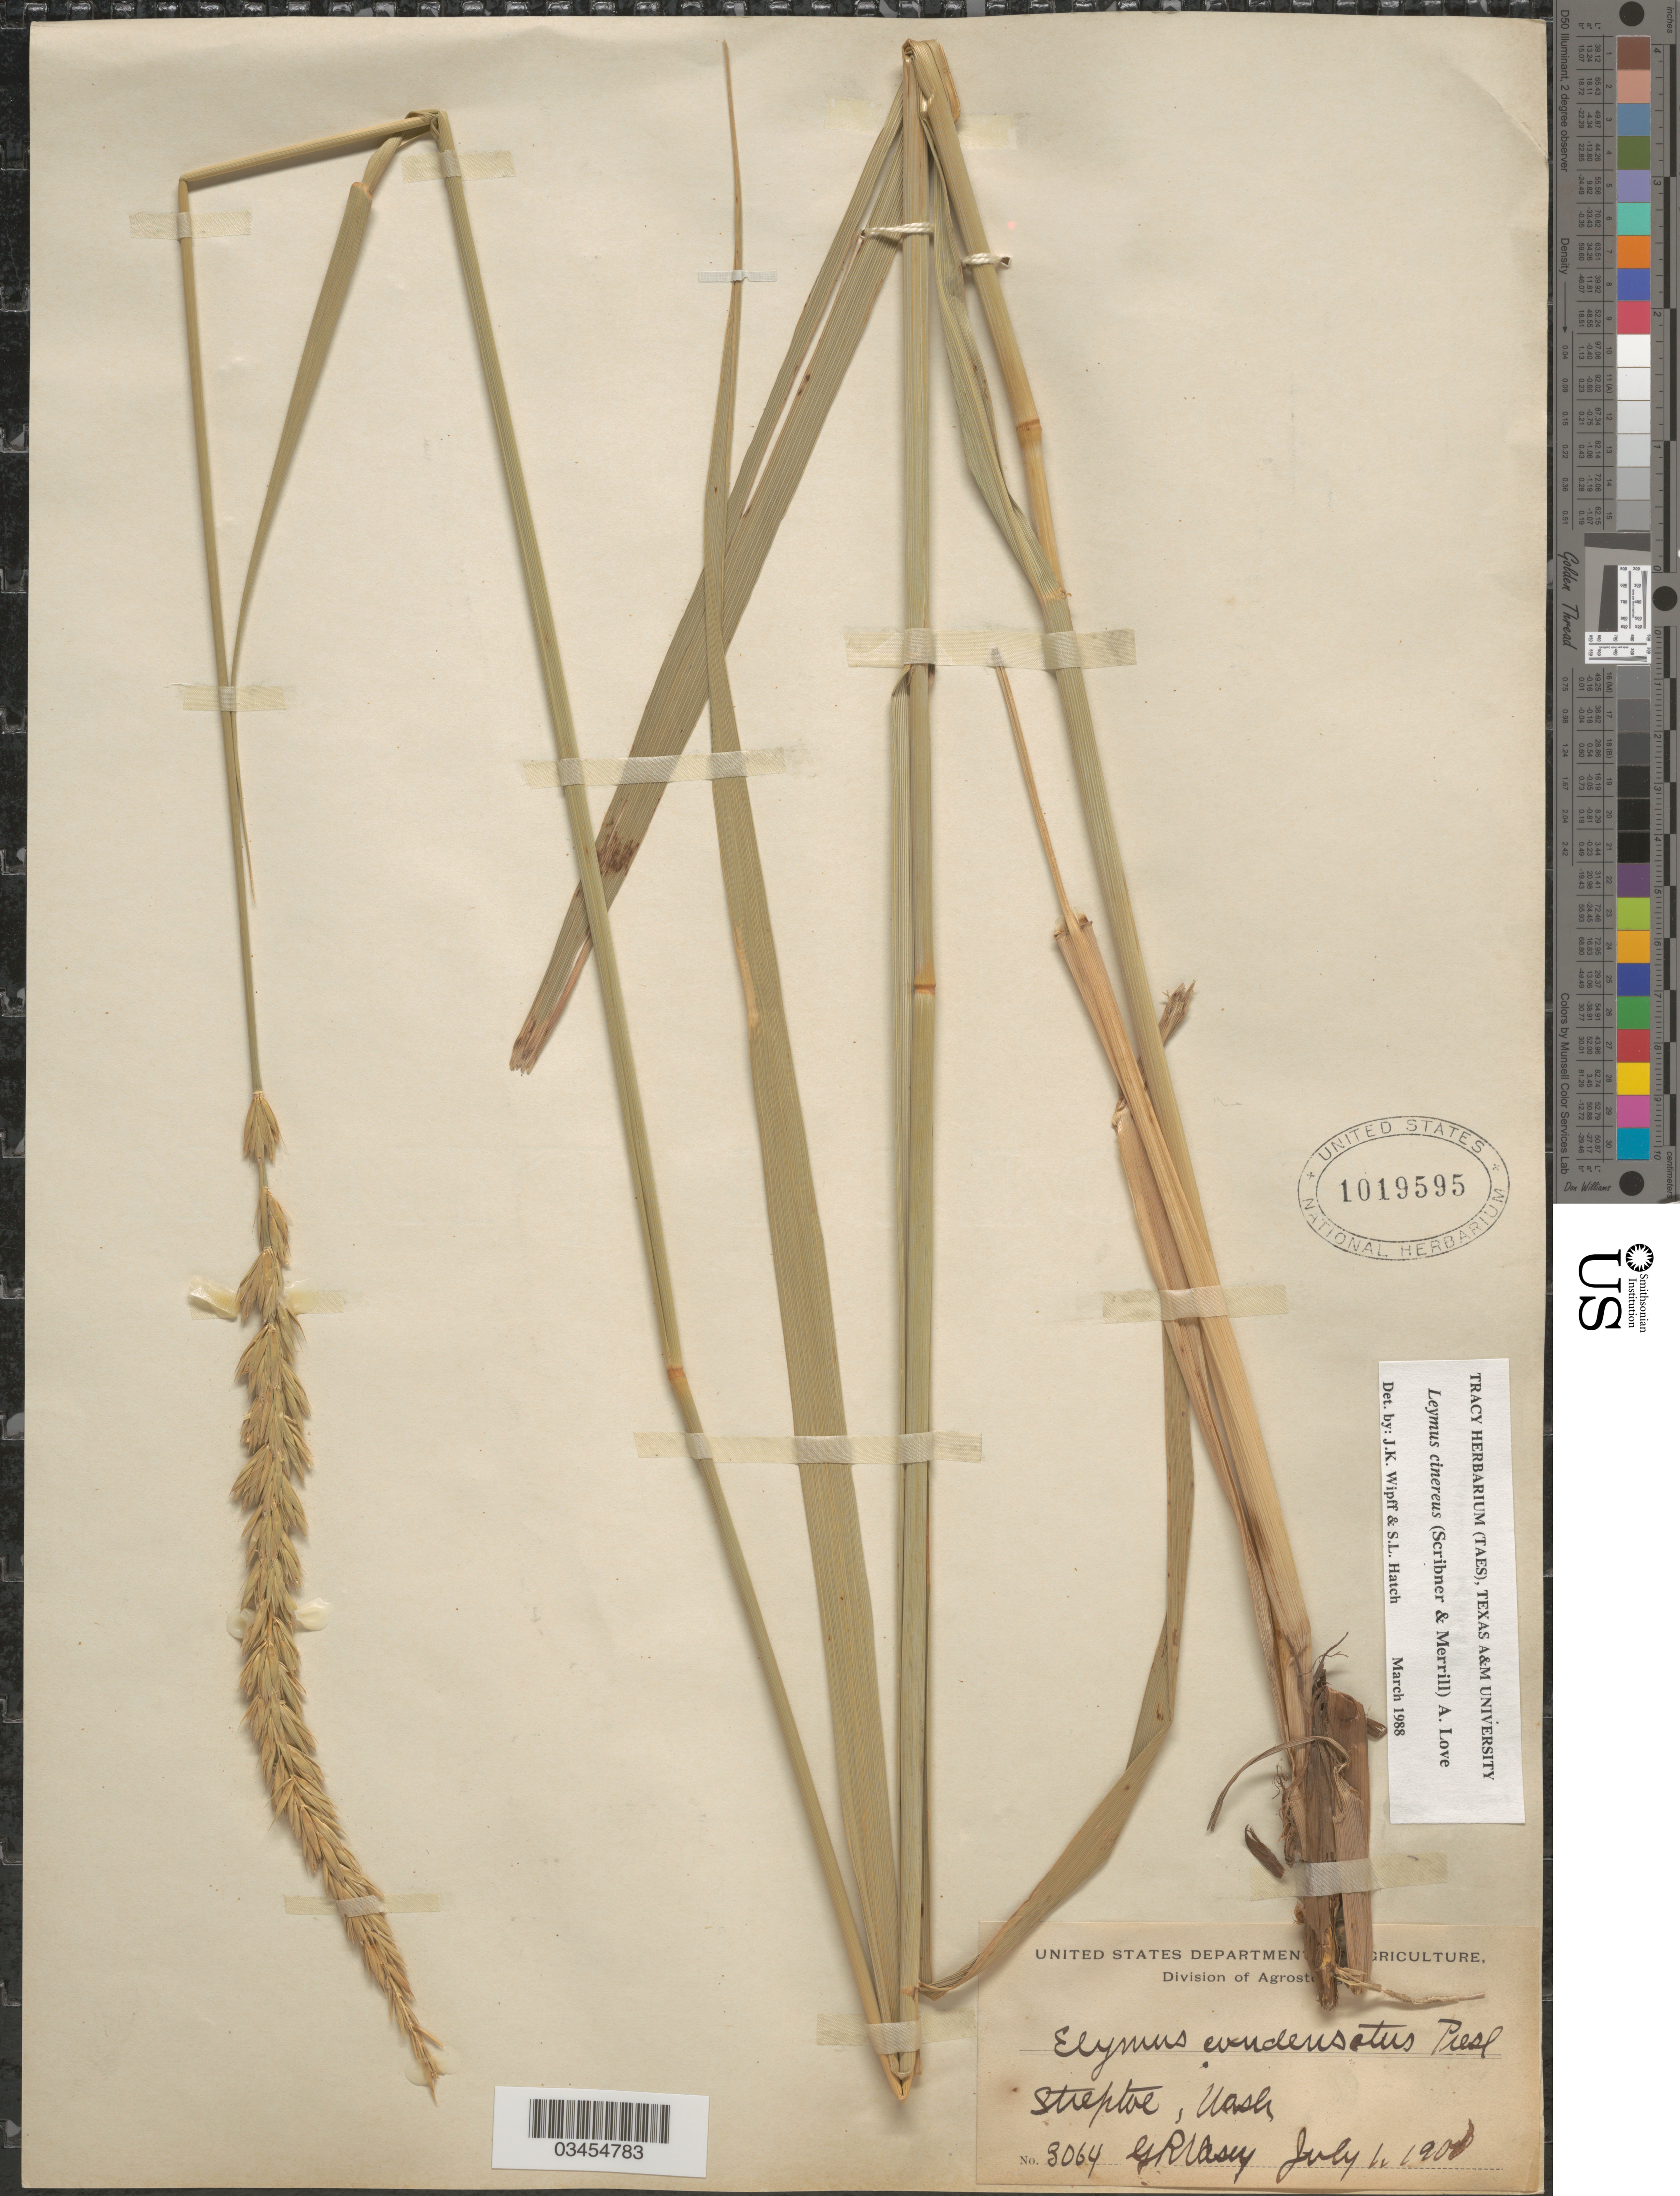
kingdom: Plantae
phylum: Tracheophyta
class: Liliopsida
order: Poales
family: Poaceae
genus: Leymus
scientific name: Leymus cinereus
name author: (Scribn. & Merr.) Á. Löve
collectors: G. R. Vasey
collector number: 3064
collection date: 1901-07-01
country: United States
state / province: Washington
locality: Streptoe.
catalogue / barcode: US 1019595